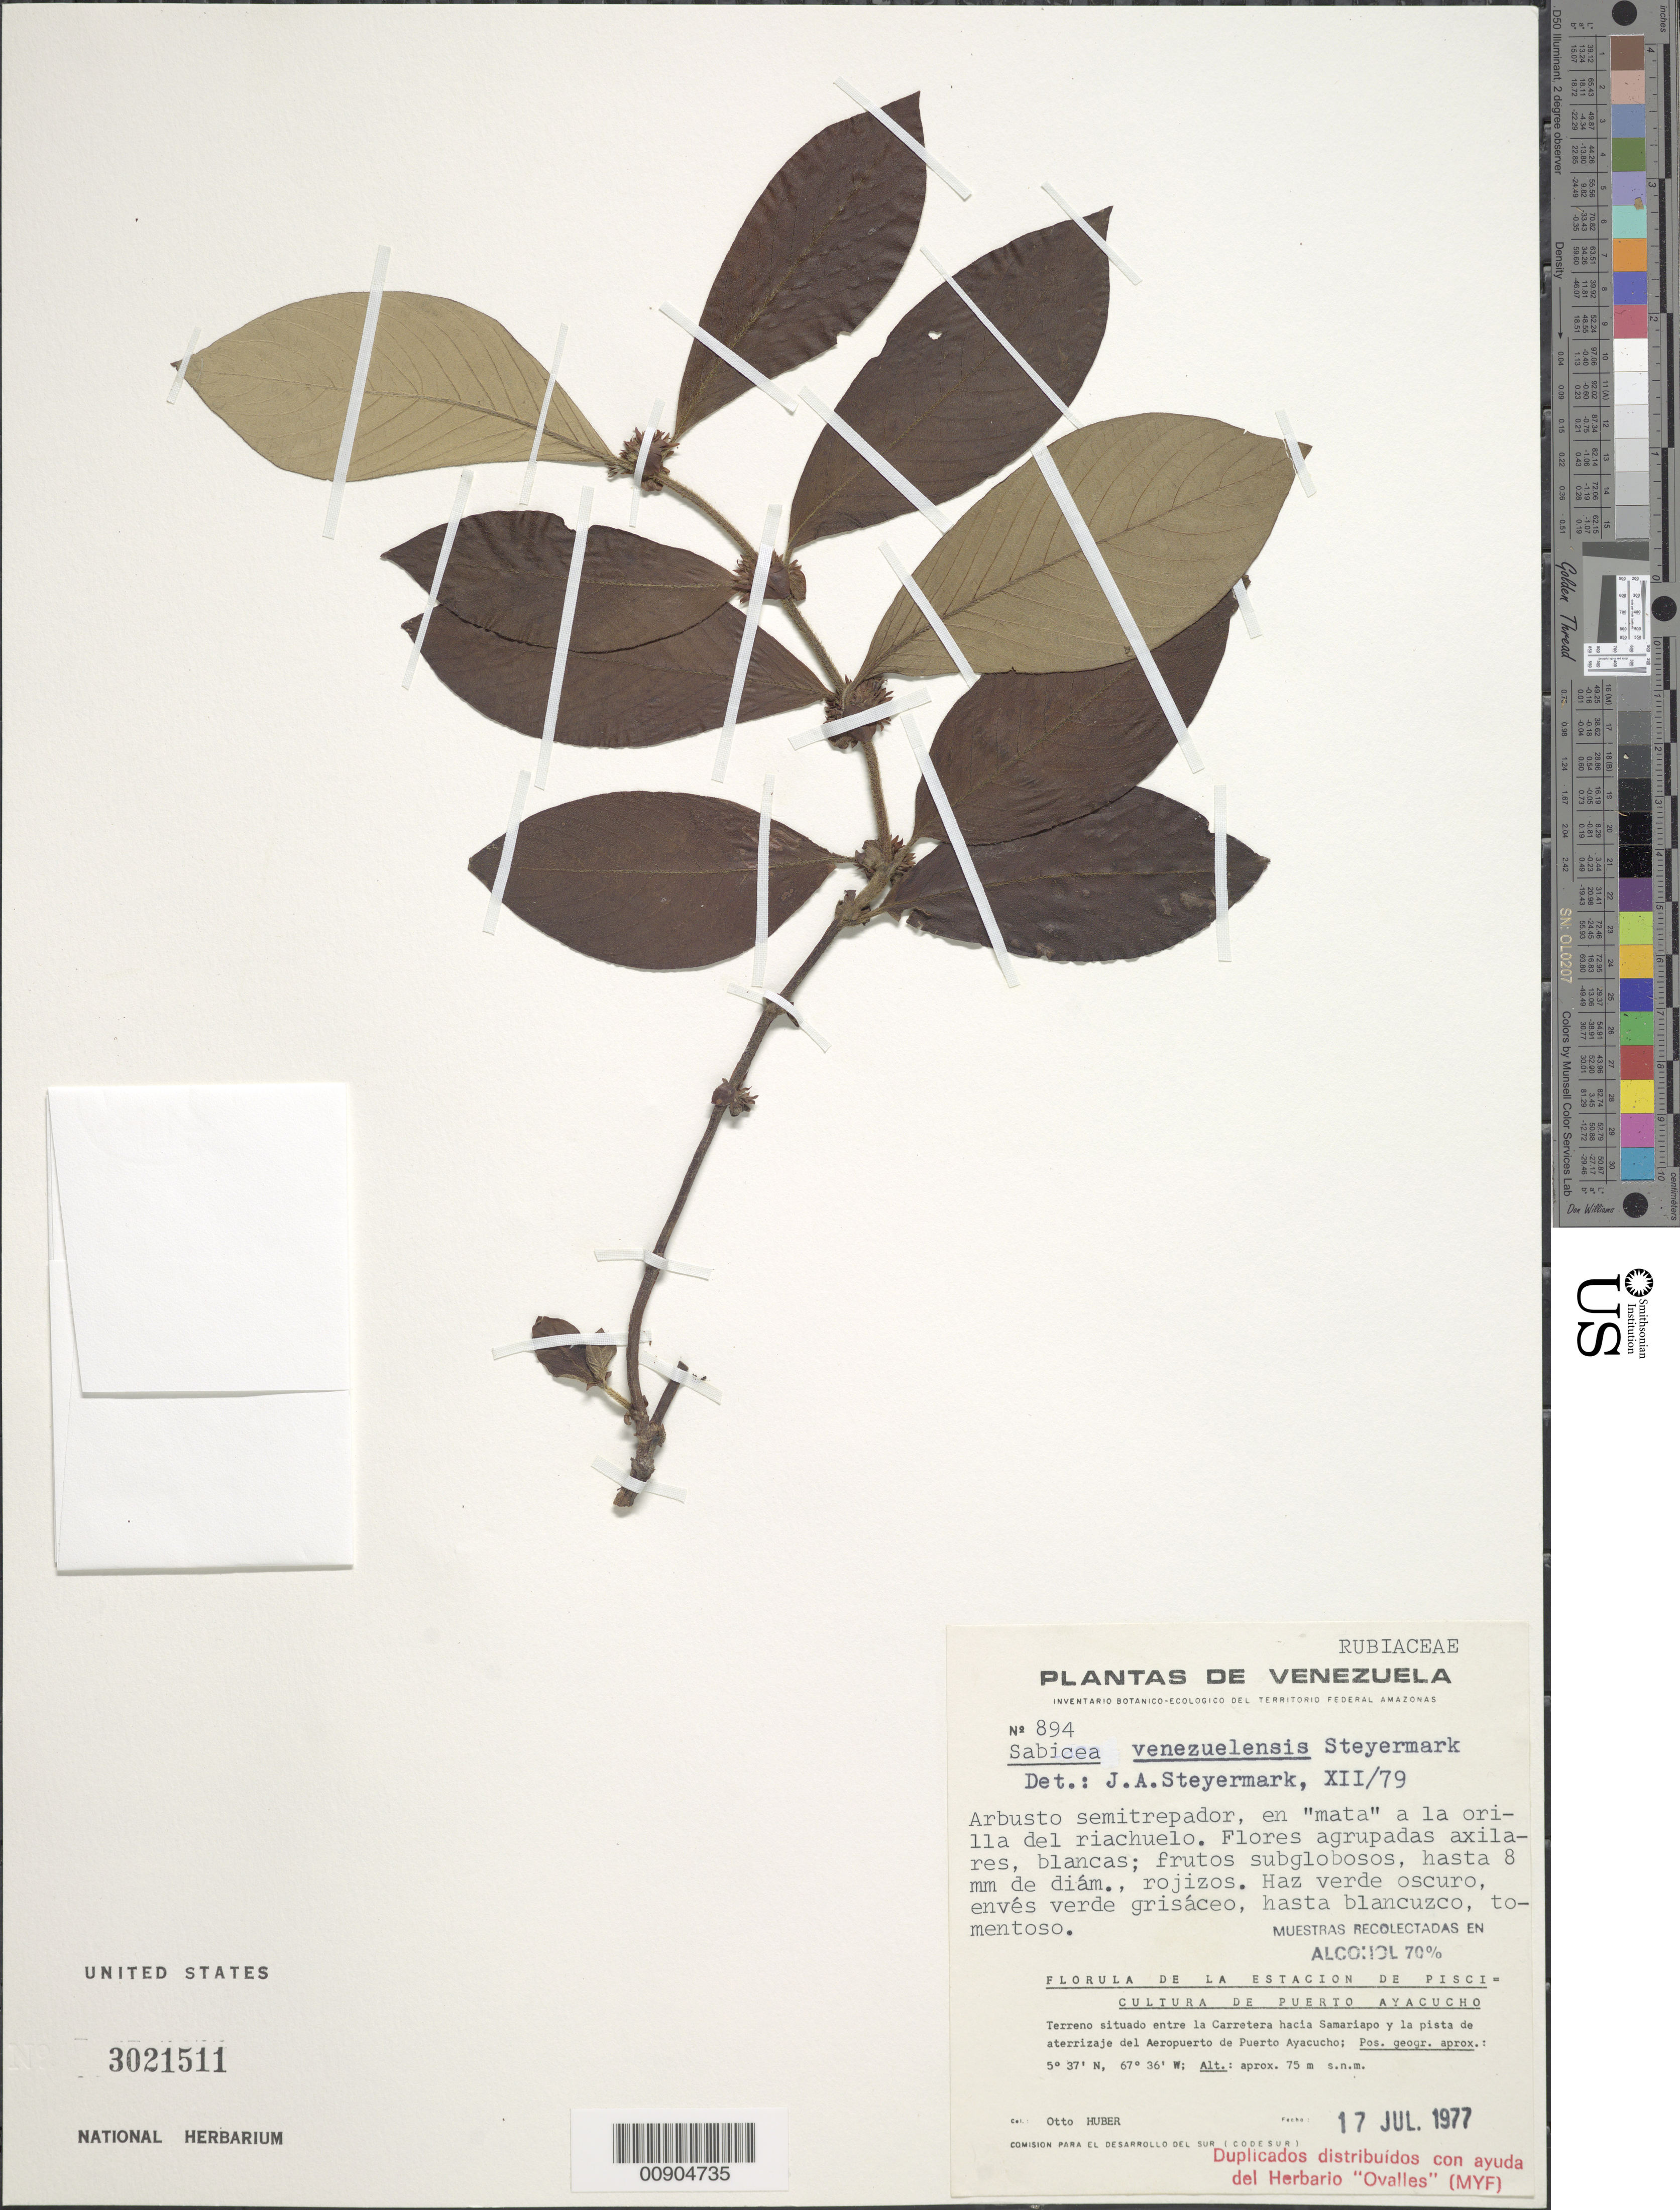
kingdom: Plantae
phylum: Tracheophyta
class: Magnoliopsida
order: Gentianales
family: Rubiaceae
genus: Sabicea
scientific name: Sabicea venezuelensis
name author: Steyerm.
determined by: Steyermark, Julian A., (VEN)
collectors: O. Huber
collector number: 894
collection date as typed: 17-Jul-77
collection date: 1977-07-17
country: Venezuela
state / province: Amazonas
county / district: Atures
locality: Puerto Ayacucho, carretera hacia Samariapo y la pista de aterrizaje del Aeropuerto de Puerto Ayachucho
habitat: En "mata" a la orilla del riachuelo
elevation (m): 75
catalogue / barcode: US 3021511